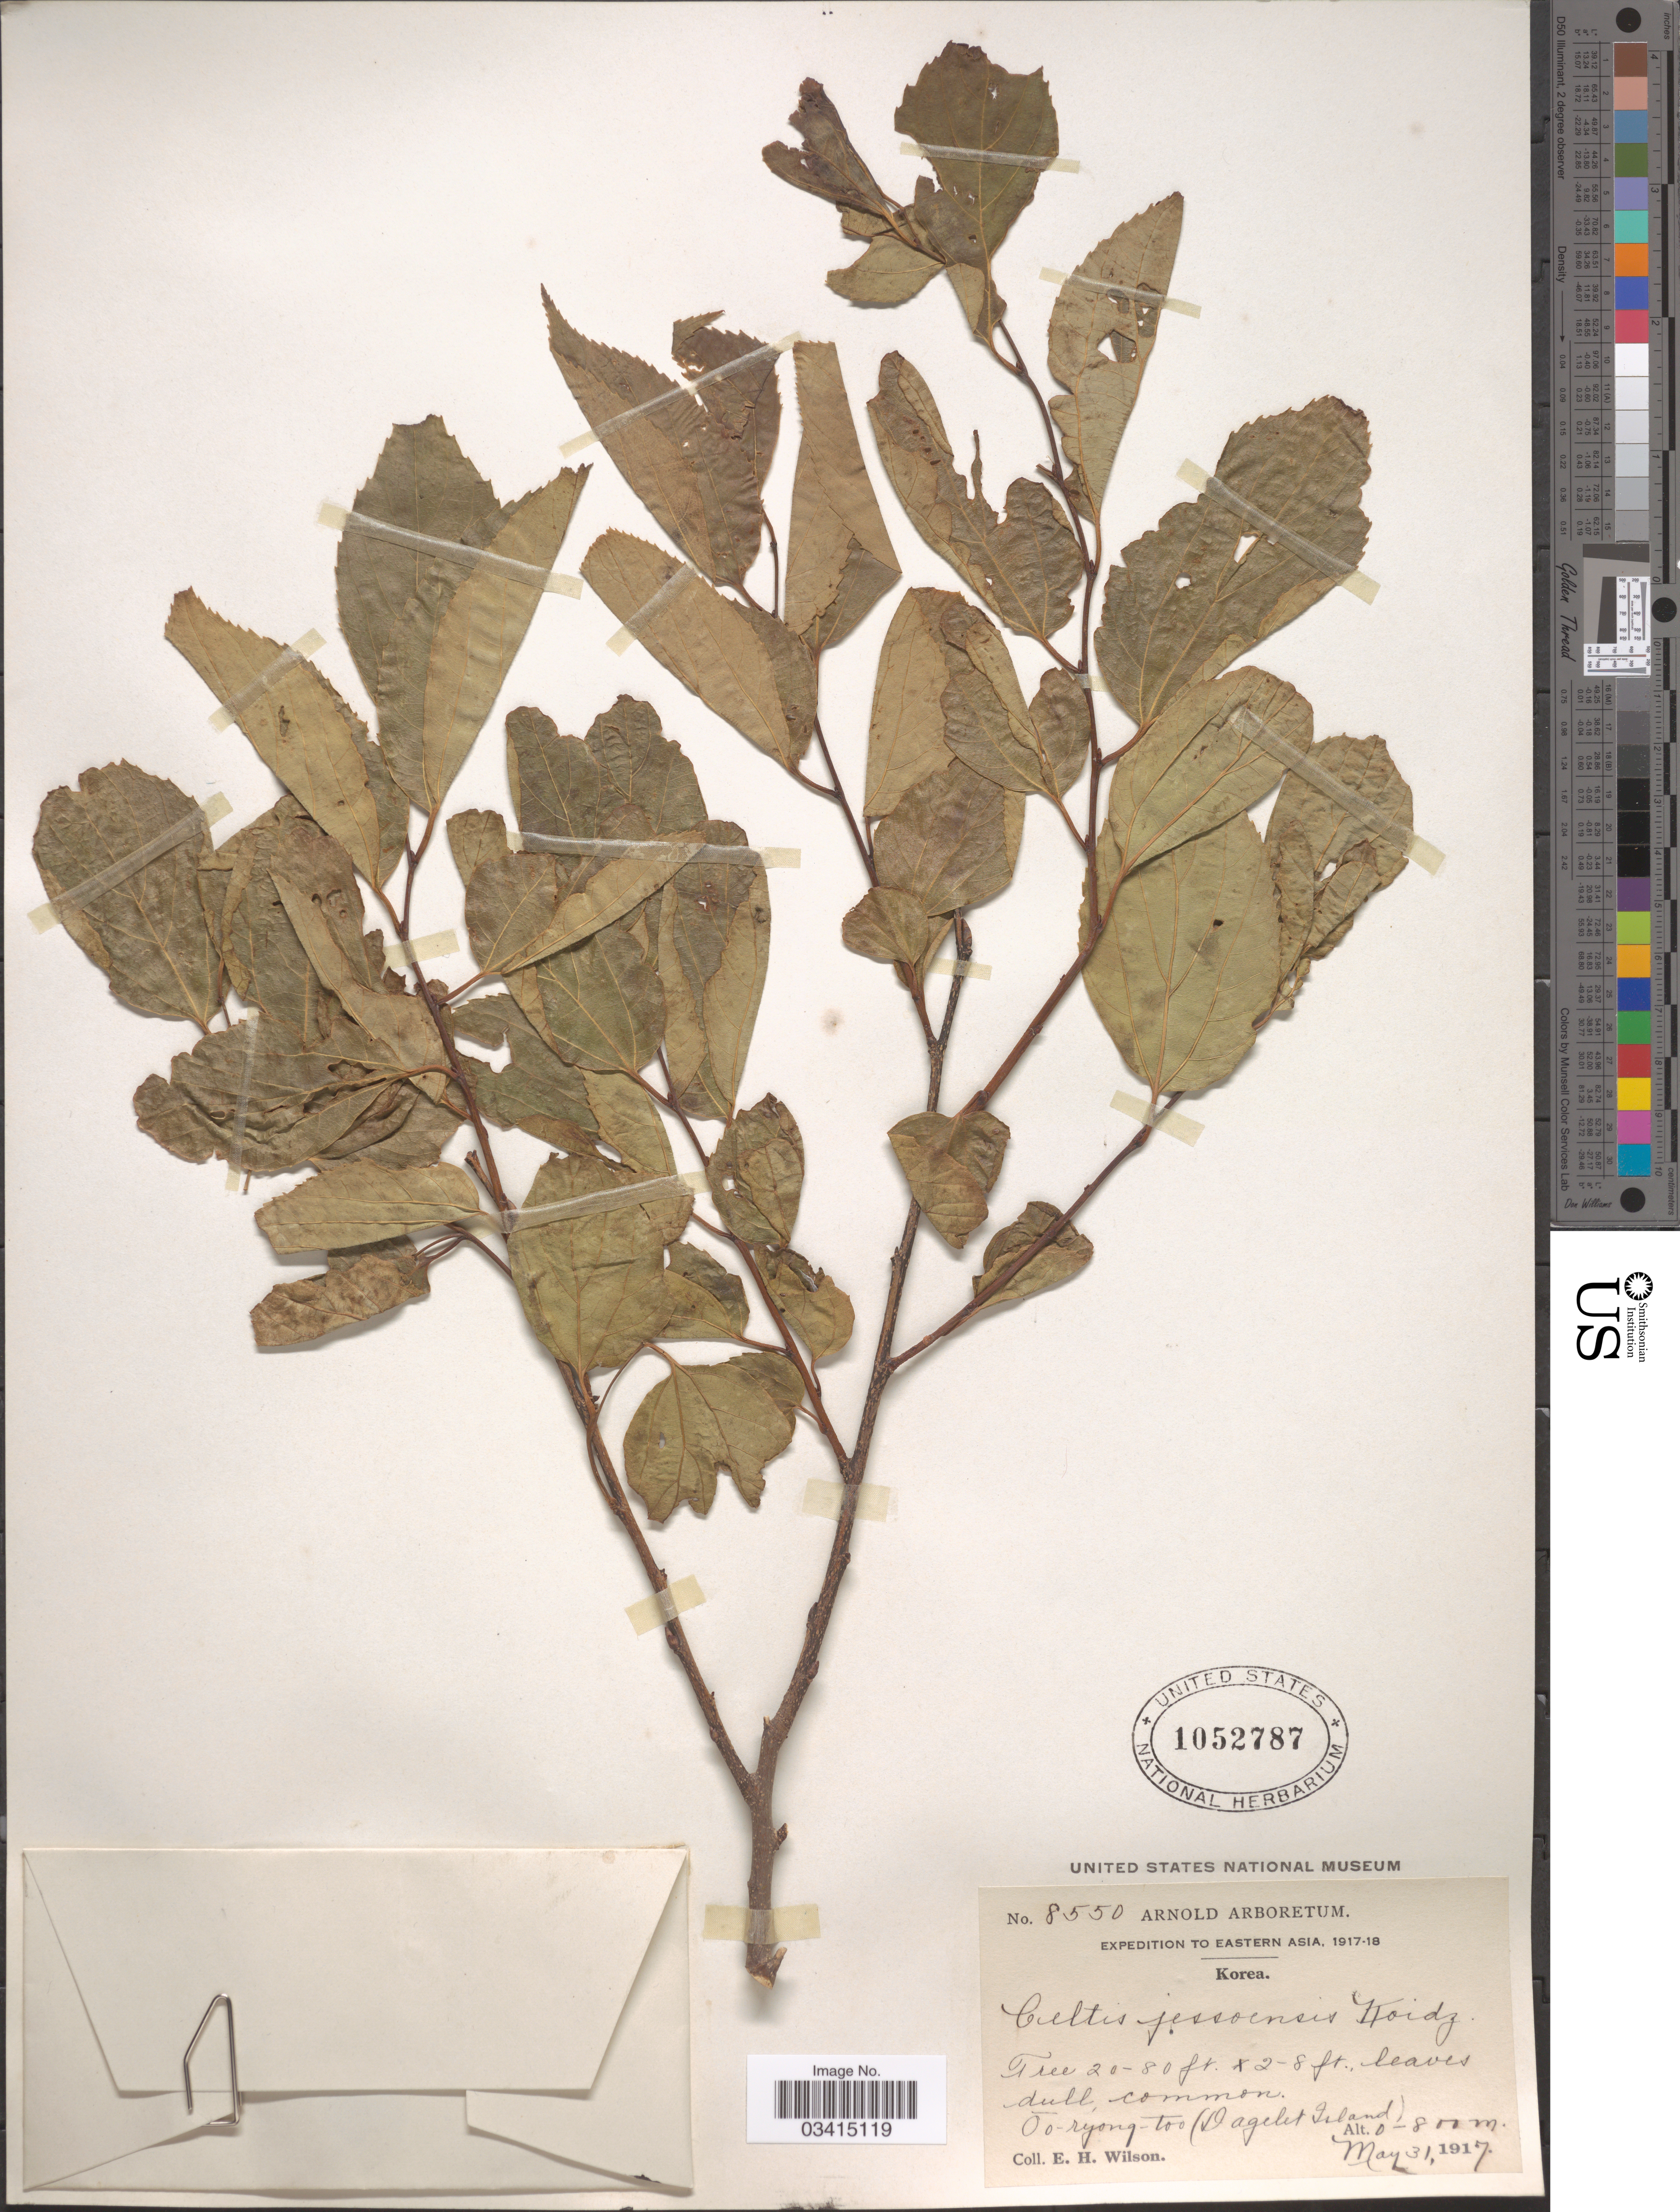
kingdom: Plantae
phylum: Tracheophyta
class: Magnoliopsida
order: Rosales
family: Cannabaceae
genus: Celtis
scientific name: Celtis jessoensis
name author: Koidz.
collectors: E. Wilson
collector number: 8550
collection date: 1917-05-31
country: South Korea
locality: Ōō-ryong-too (Dagelet Island).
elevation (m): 0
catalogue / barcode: US 1052787